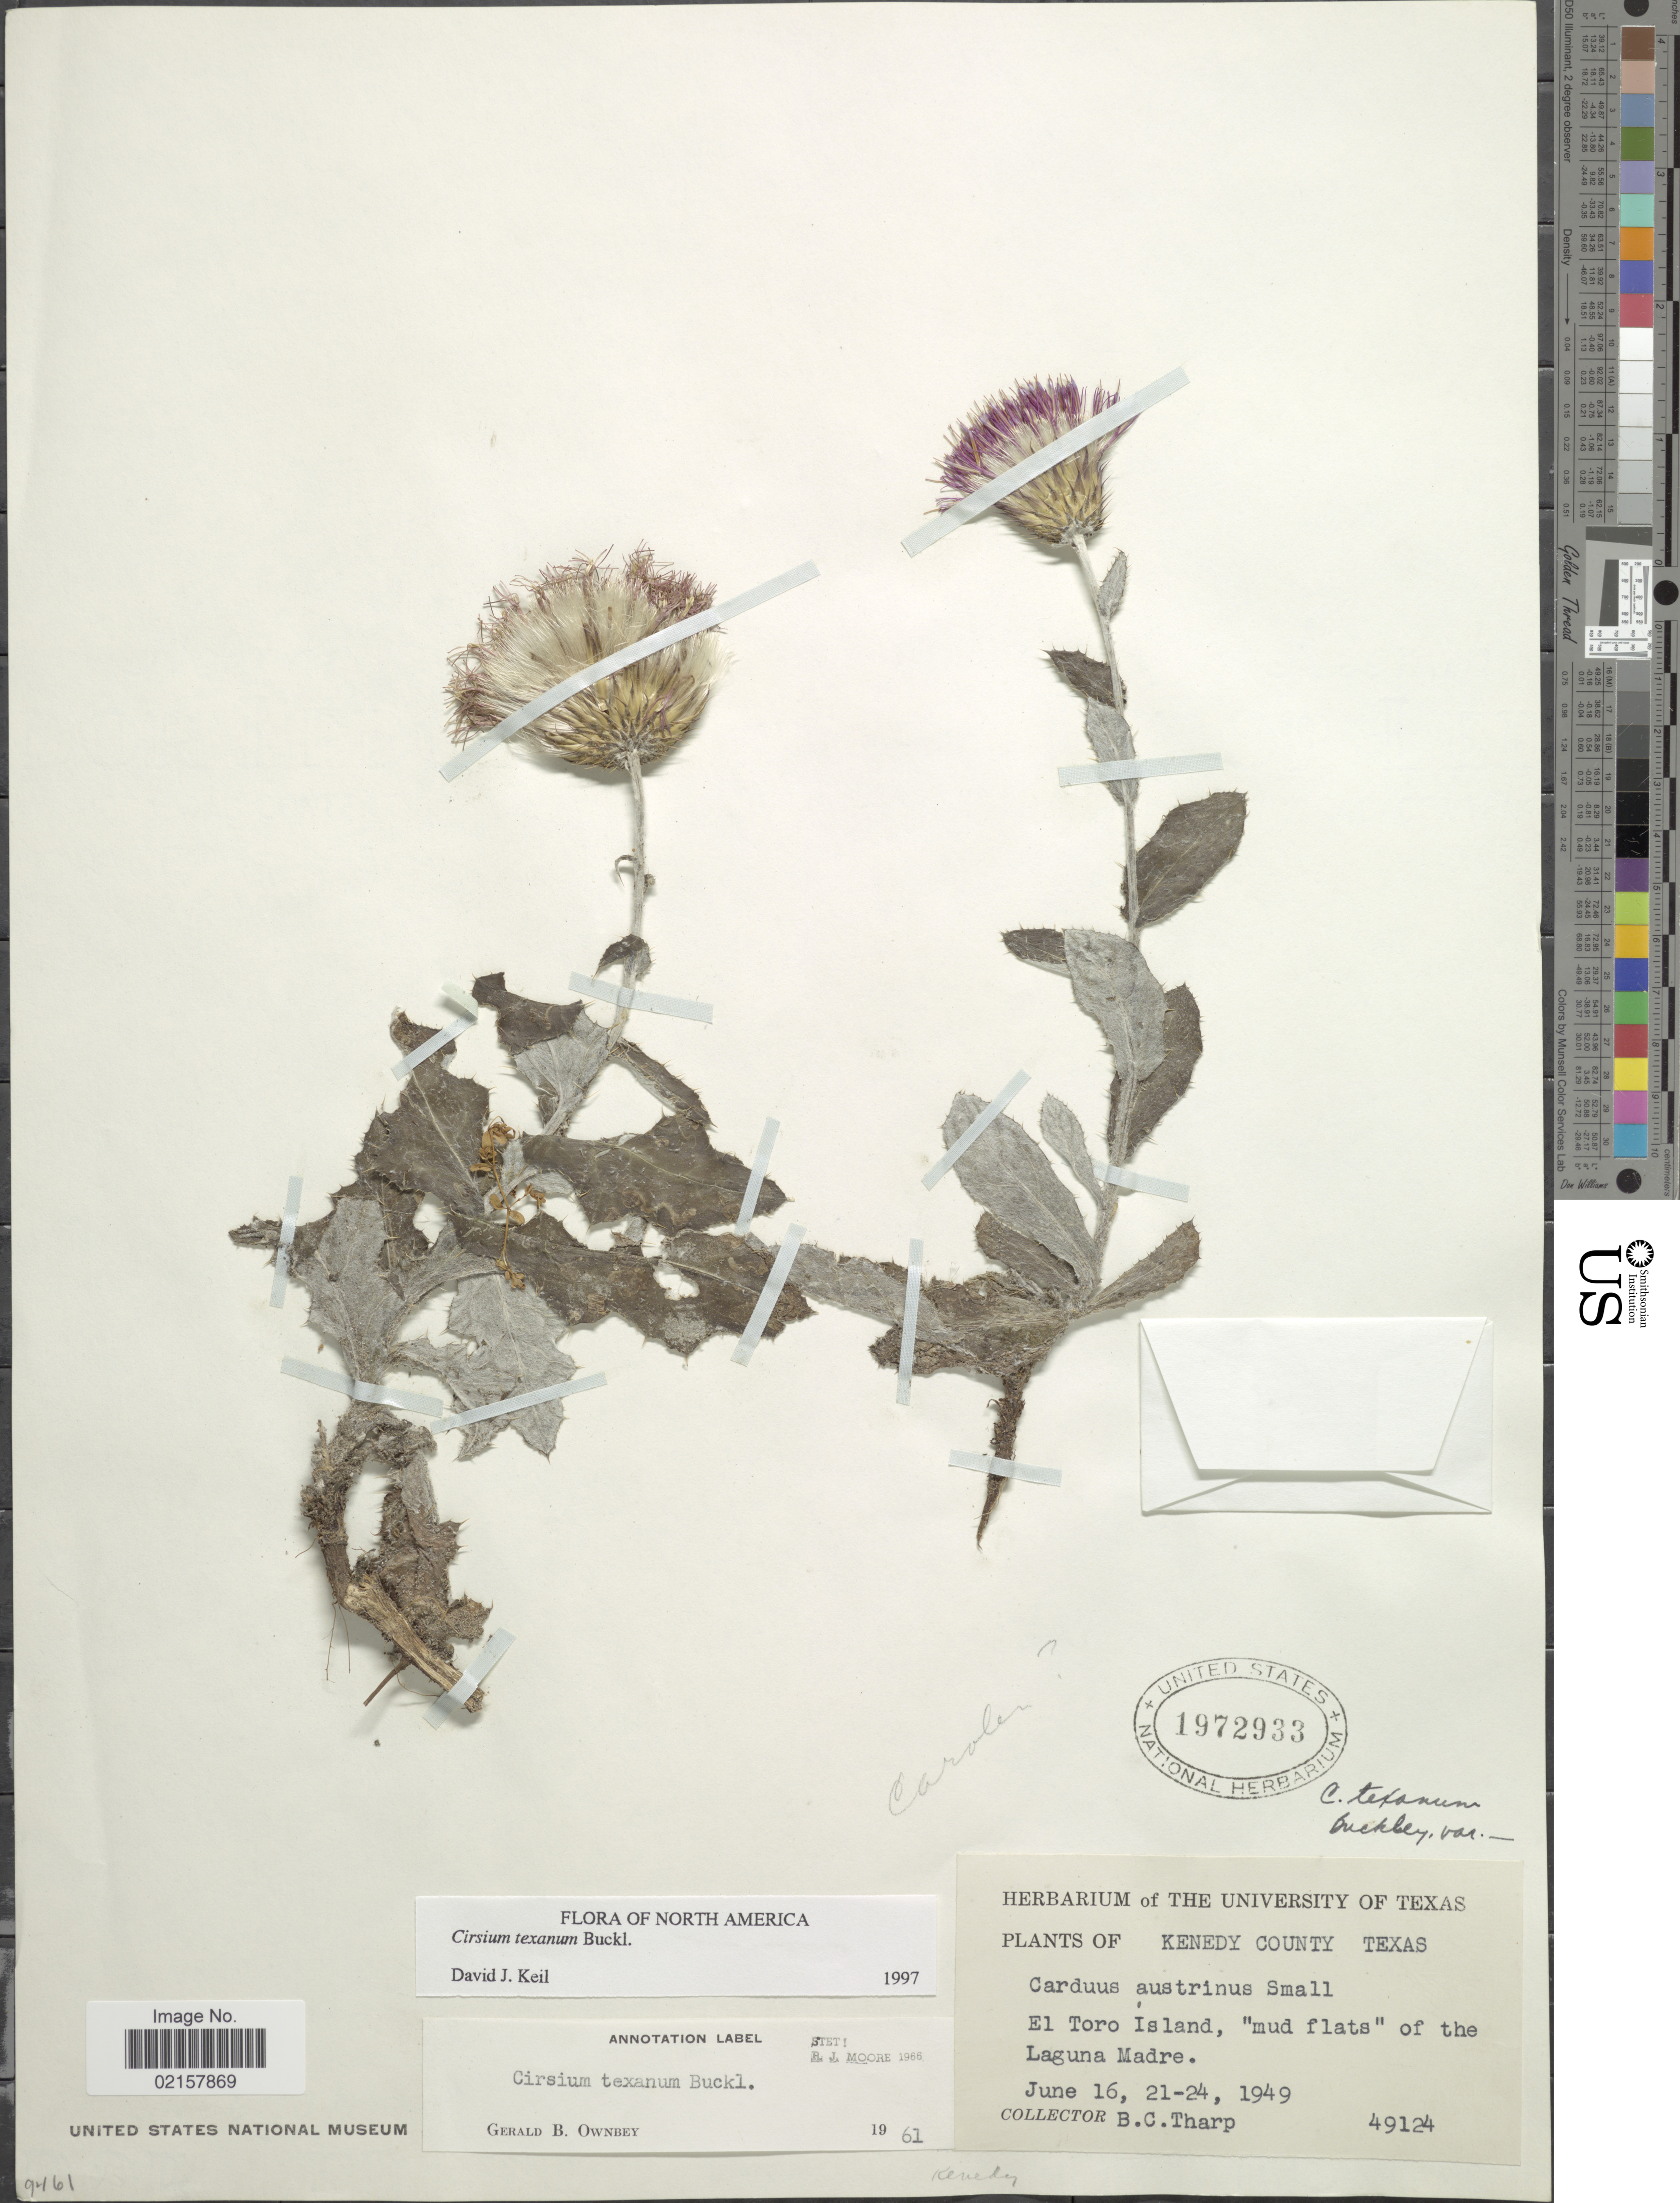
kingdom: Plantae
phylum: Tracheophyta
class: Magnoliopsida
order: Asterales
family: Asteraceae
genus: Cirsium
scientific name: Cirsium texanum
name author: Buckley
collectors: B. C. Tharp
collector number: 49124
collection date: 1949-06-16/1949-06-24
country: United States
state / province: Texas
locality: Kenedy County, El Toro Island, "mud flats"of the Laguna Madre.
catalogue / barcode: US 1972933